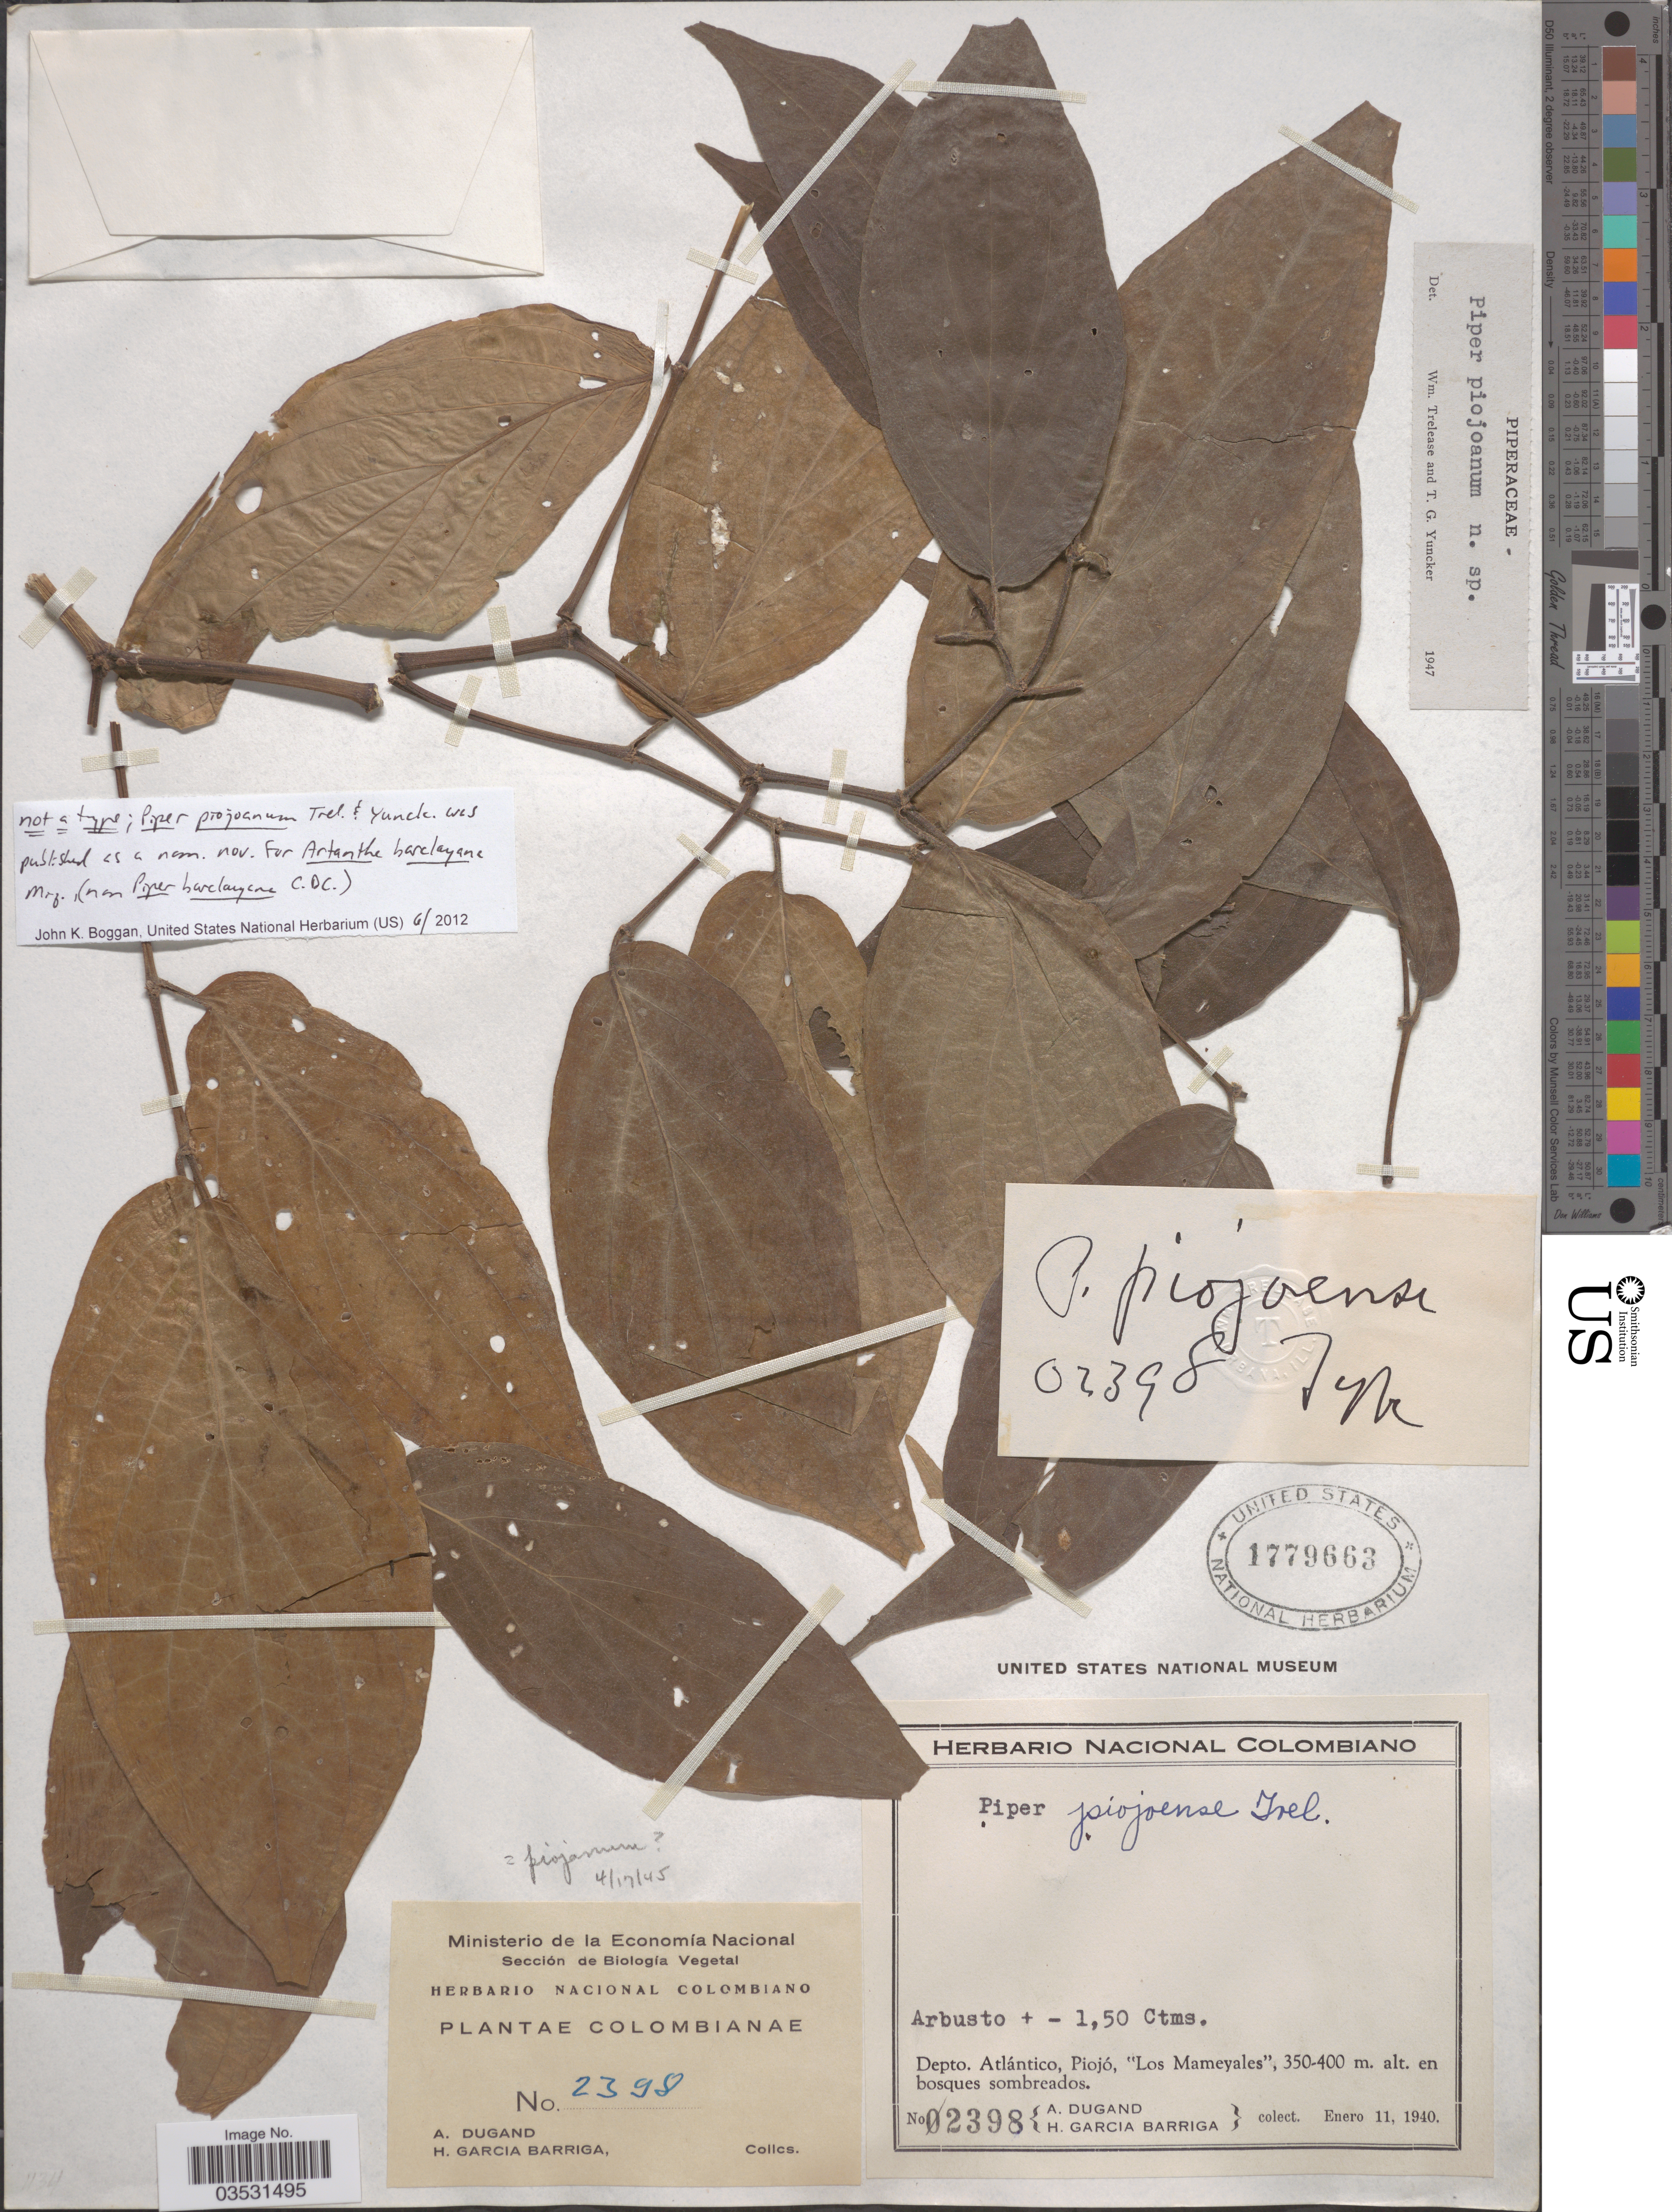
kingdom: Plantae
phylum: Tracheophyta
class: Magnoliopsida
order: Piperales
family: Piperaceae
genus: Piper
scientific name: Piper piojoanum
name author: Trel. & Yunck.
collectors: A. Dugand & H. García Barriga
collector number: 2398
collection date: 1940-01-11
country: Colombia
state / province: Atlántico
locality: Depto. Atlántico, Piojó, "Los Mameyales".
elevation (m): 350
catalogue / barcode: US 1779663